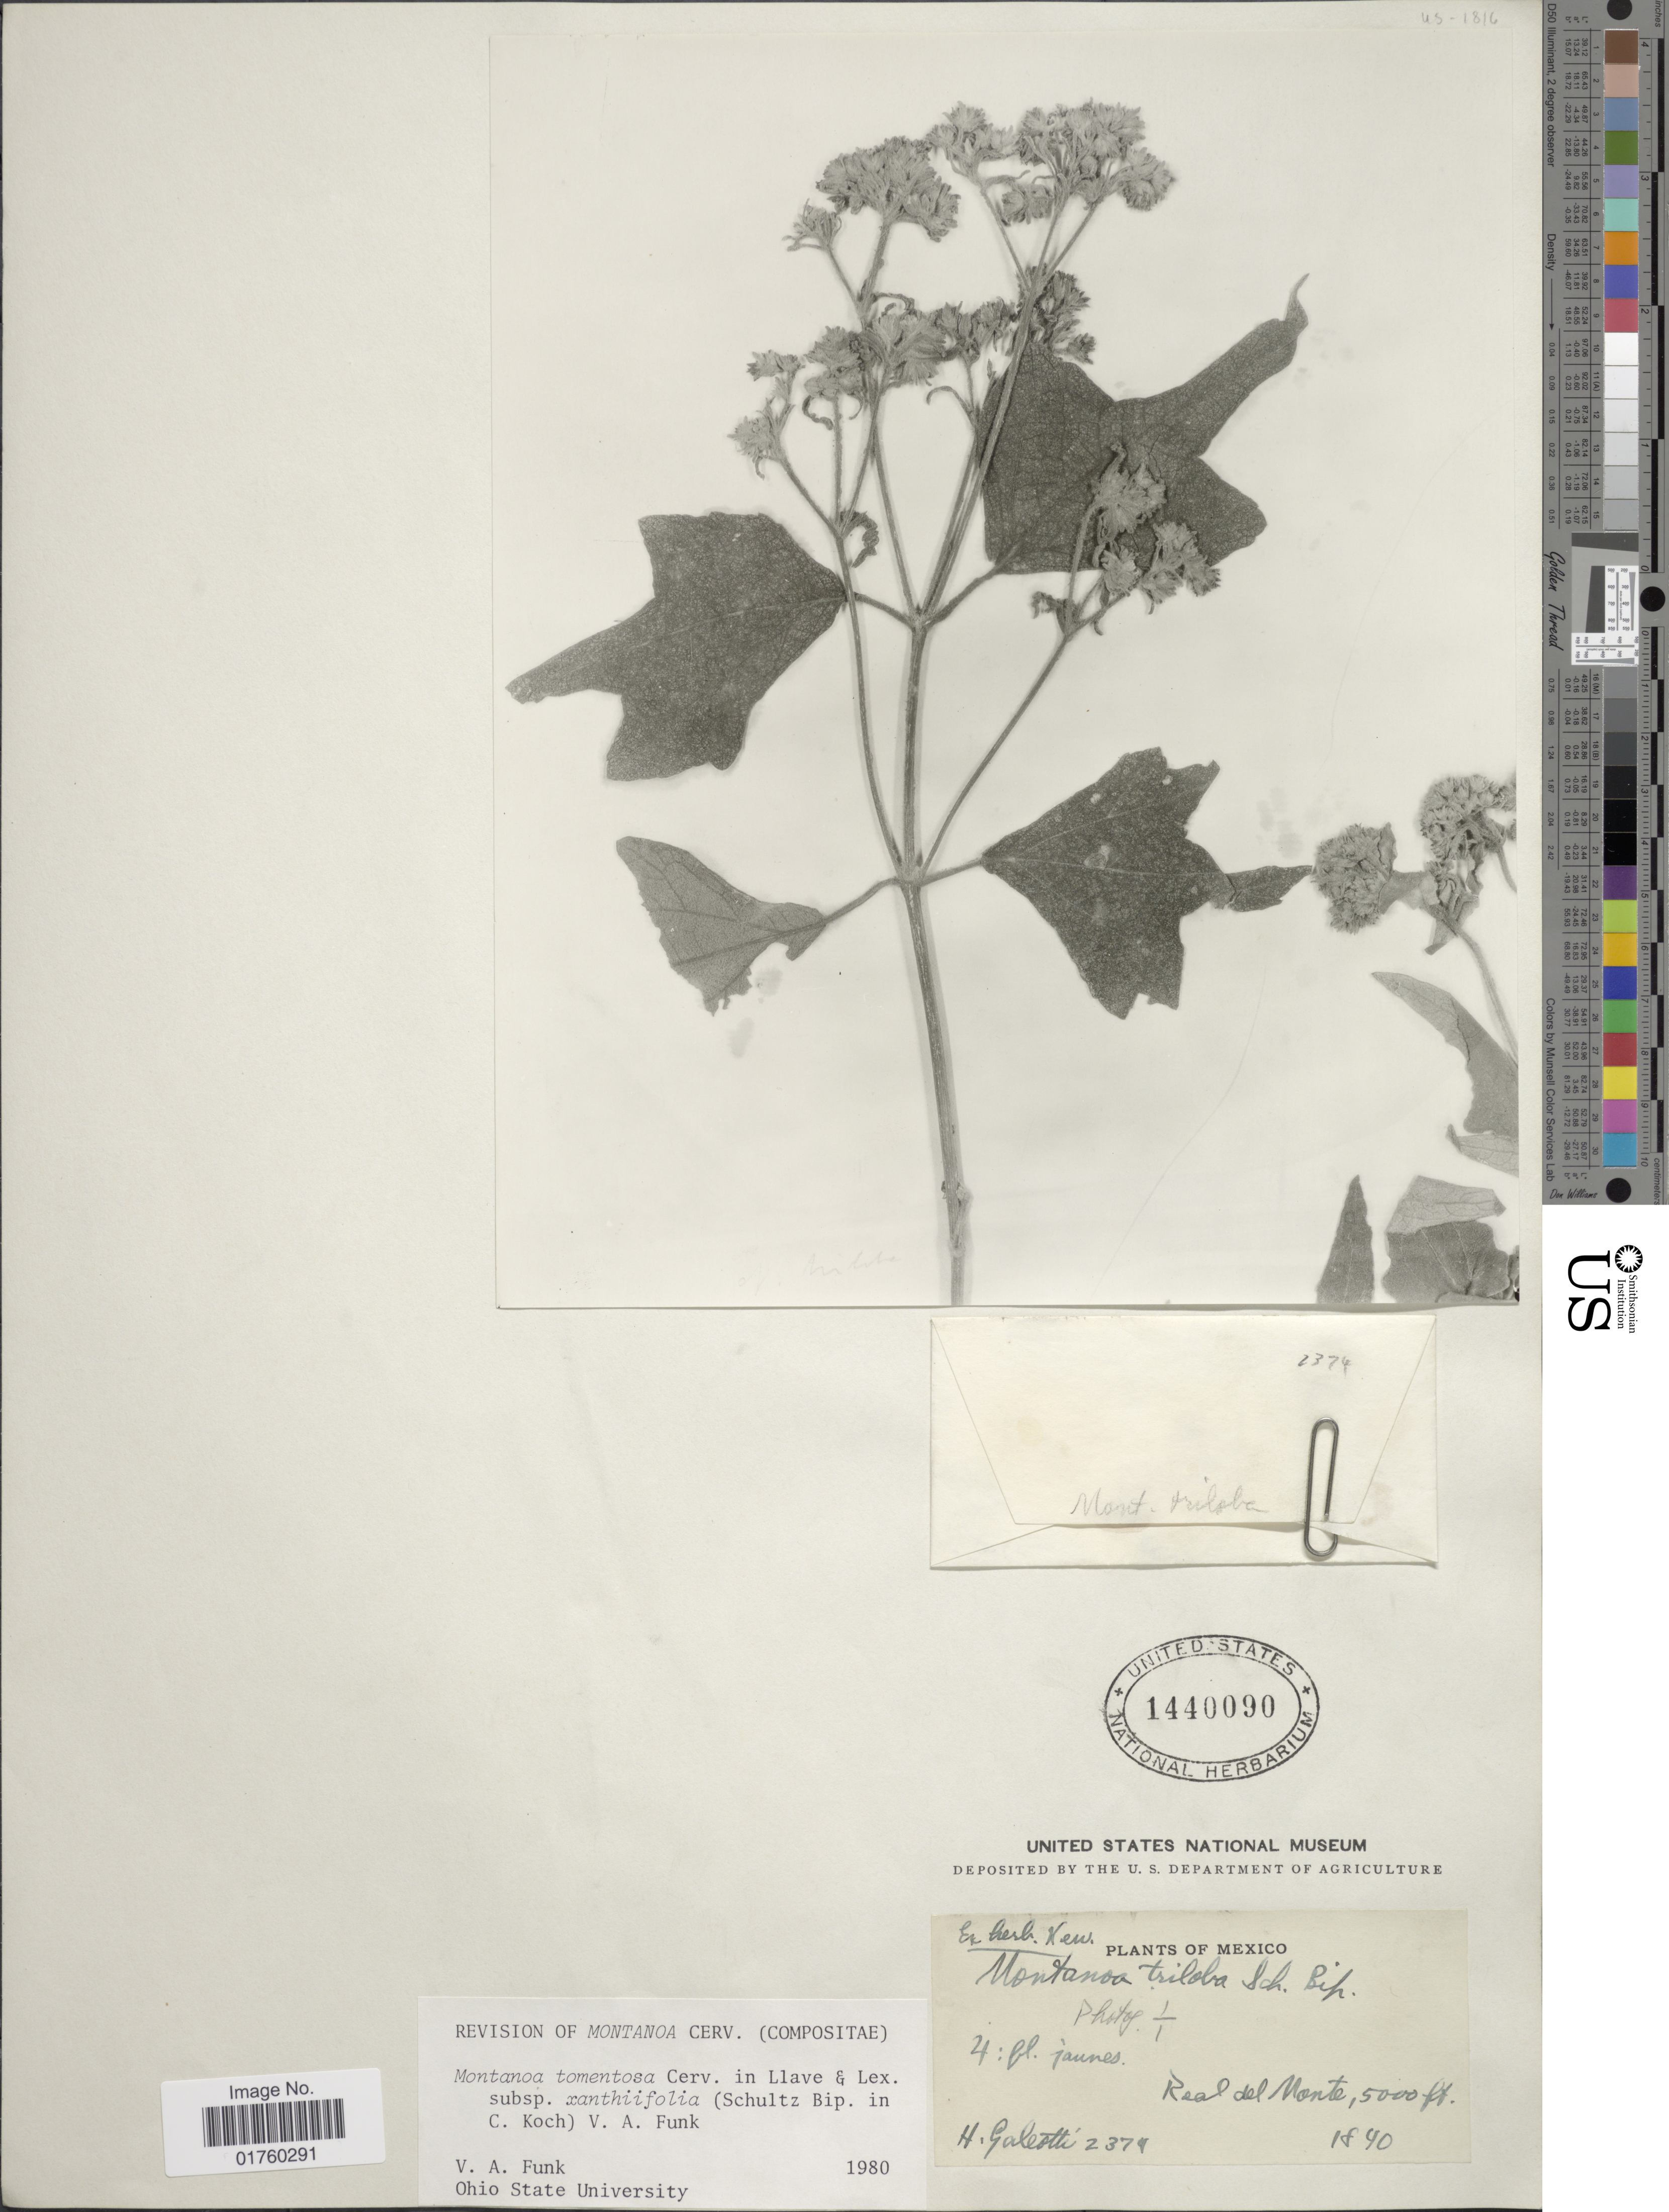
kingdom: Plantae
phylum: Tracheophyta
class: Magnoliopsida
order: Asterales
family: Asteraceae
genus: Montanoa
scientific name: Montanoa tomentosa subsp. xanthiifolia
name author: (Sch. Bip. in C. Koch) V.A. Funk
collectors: H. G. Galeotti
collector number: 2374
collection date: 1840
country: Mexico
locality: Real del Monte.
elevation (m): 1524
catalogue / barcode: US 1440090